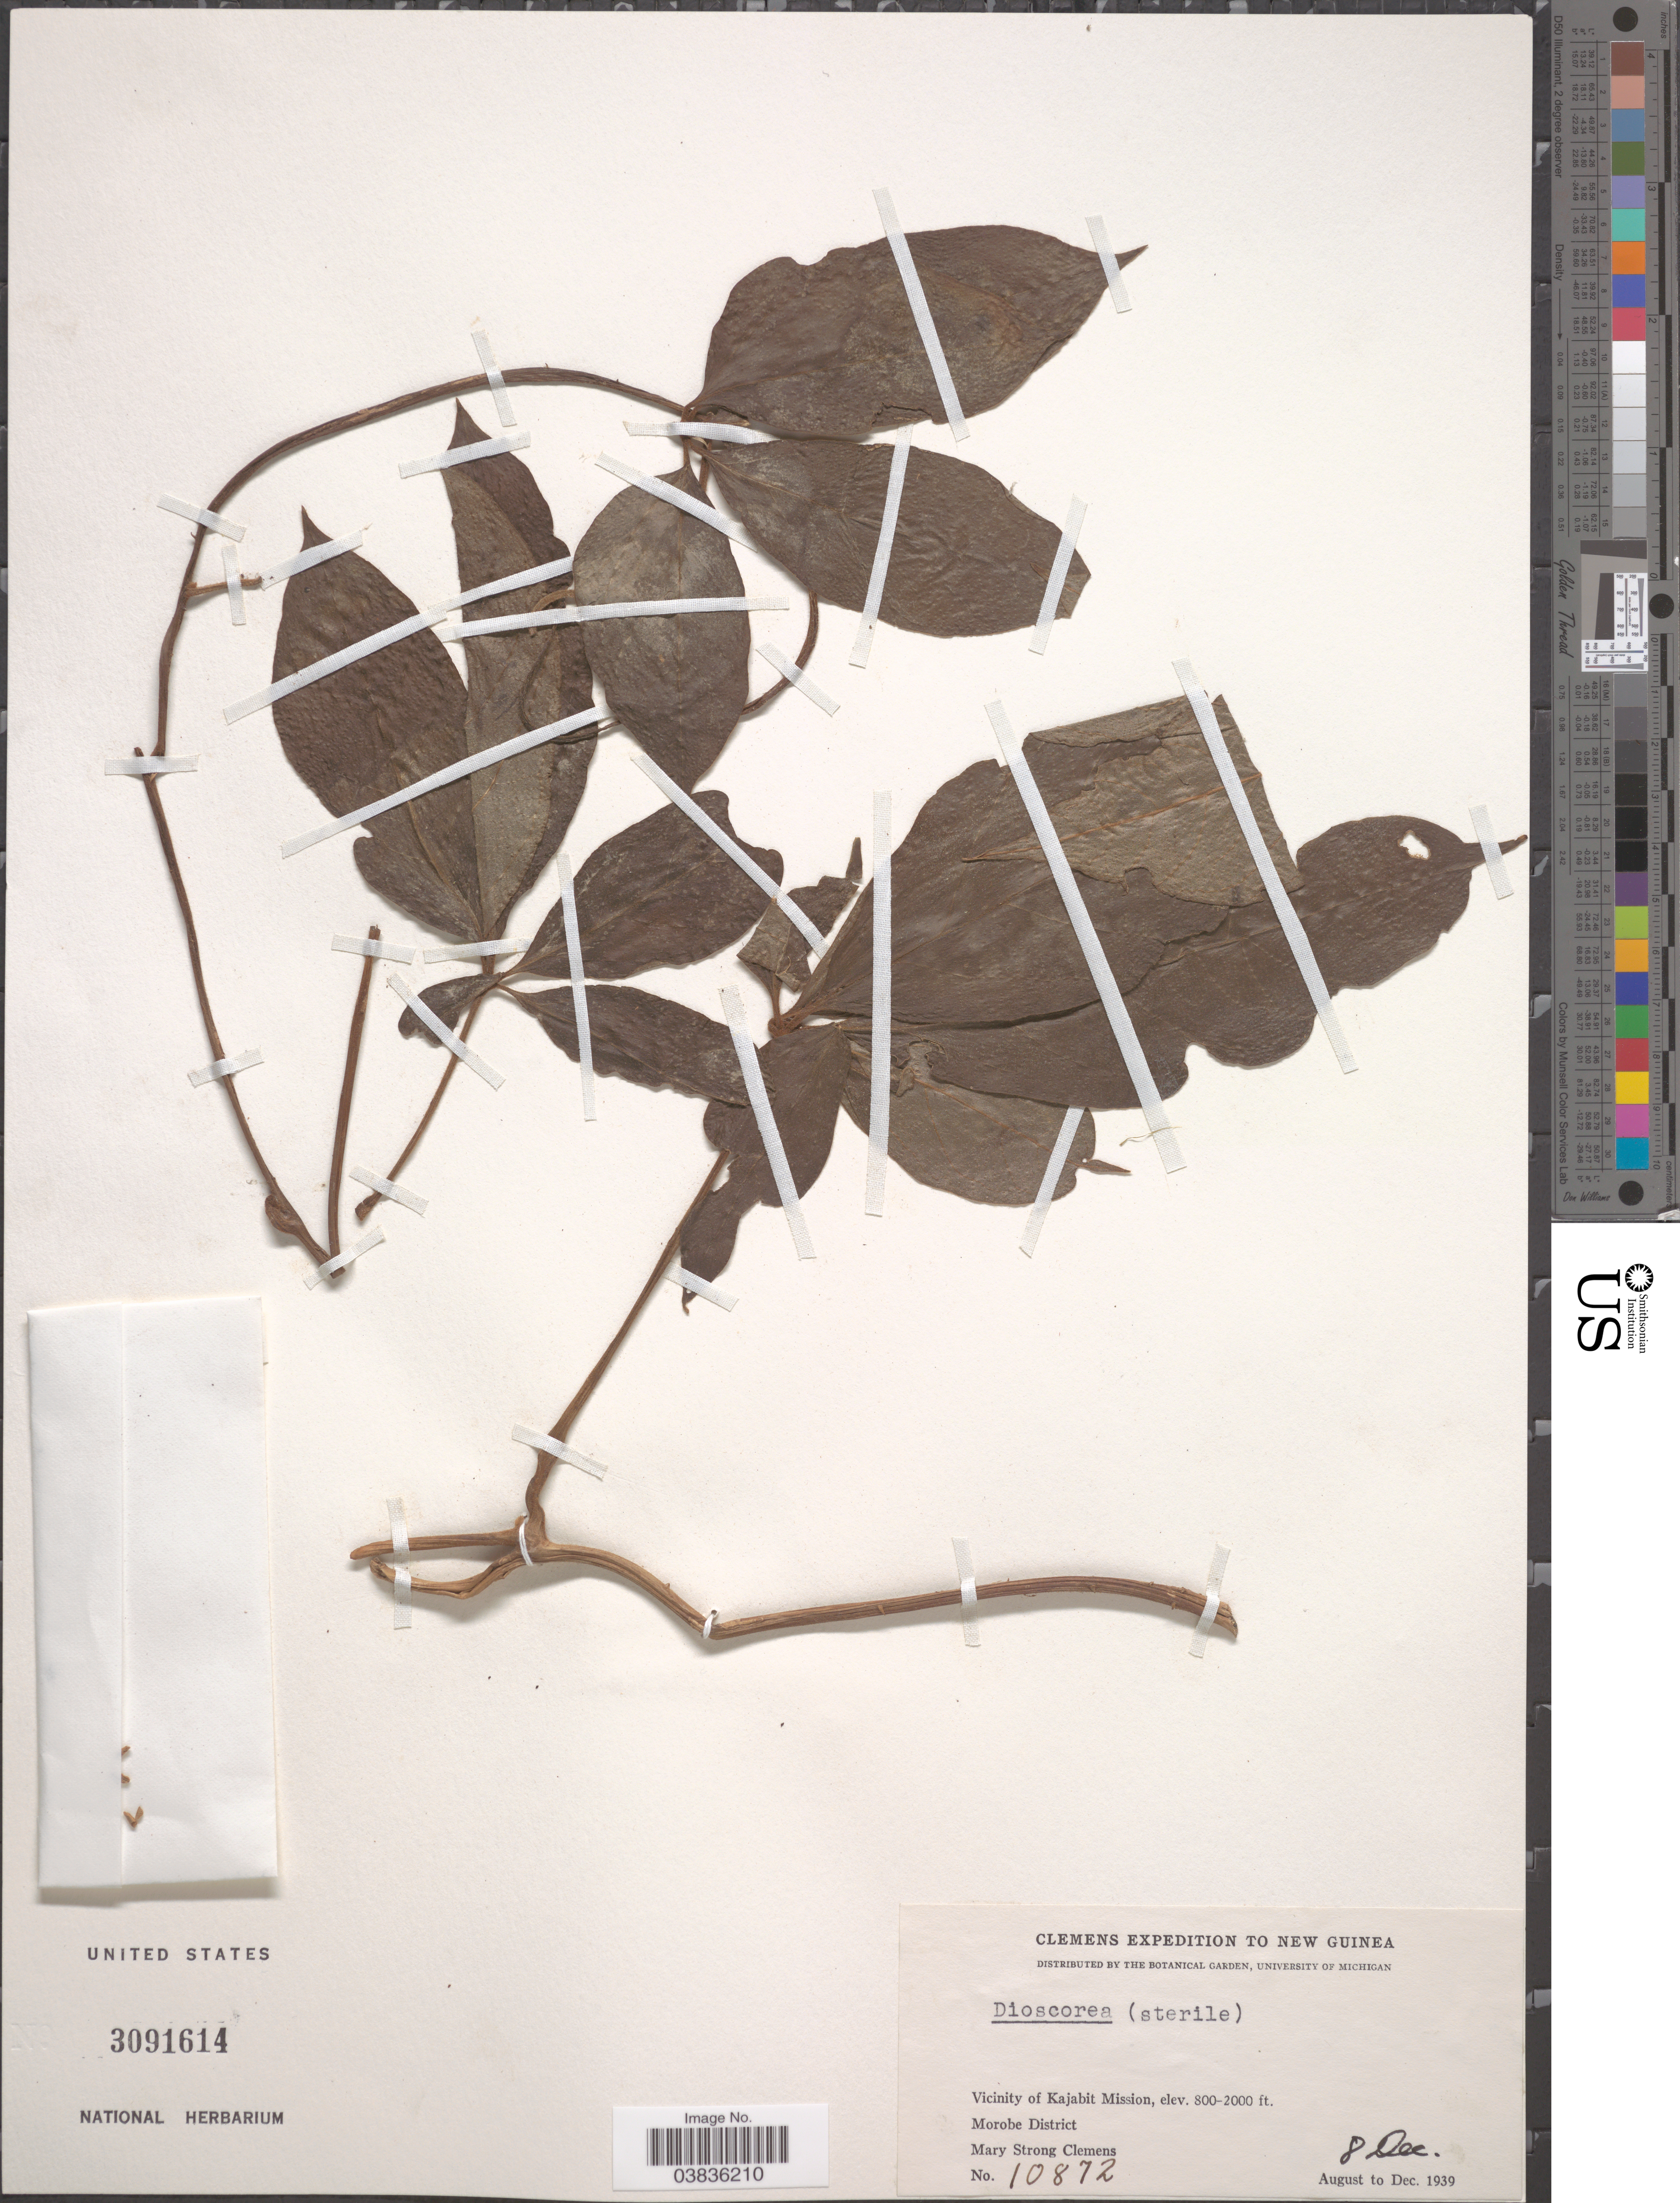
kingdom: Plantae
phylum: Tracheophyta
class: Liliopsida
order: Dioscoreales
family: Dioscoreaceae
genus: Dioscorea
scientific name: Dioscorea sp.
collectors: M. S. Clemens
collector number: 10872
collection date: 1939-12-08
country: Papua New Guinea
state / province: Morobe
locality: New Guinea. Vicinity of Kajabit Mission. Morobe District.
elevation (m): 244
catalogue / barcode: US 3091614